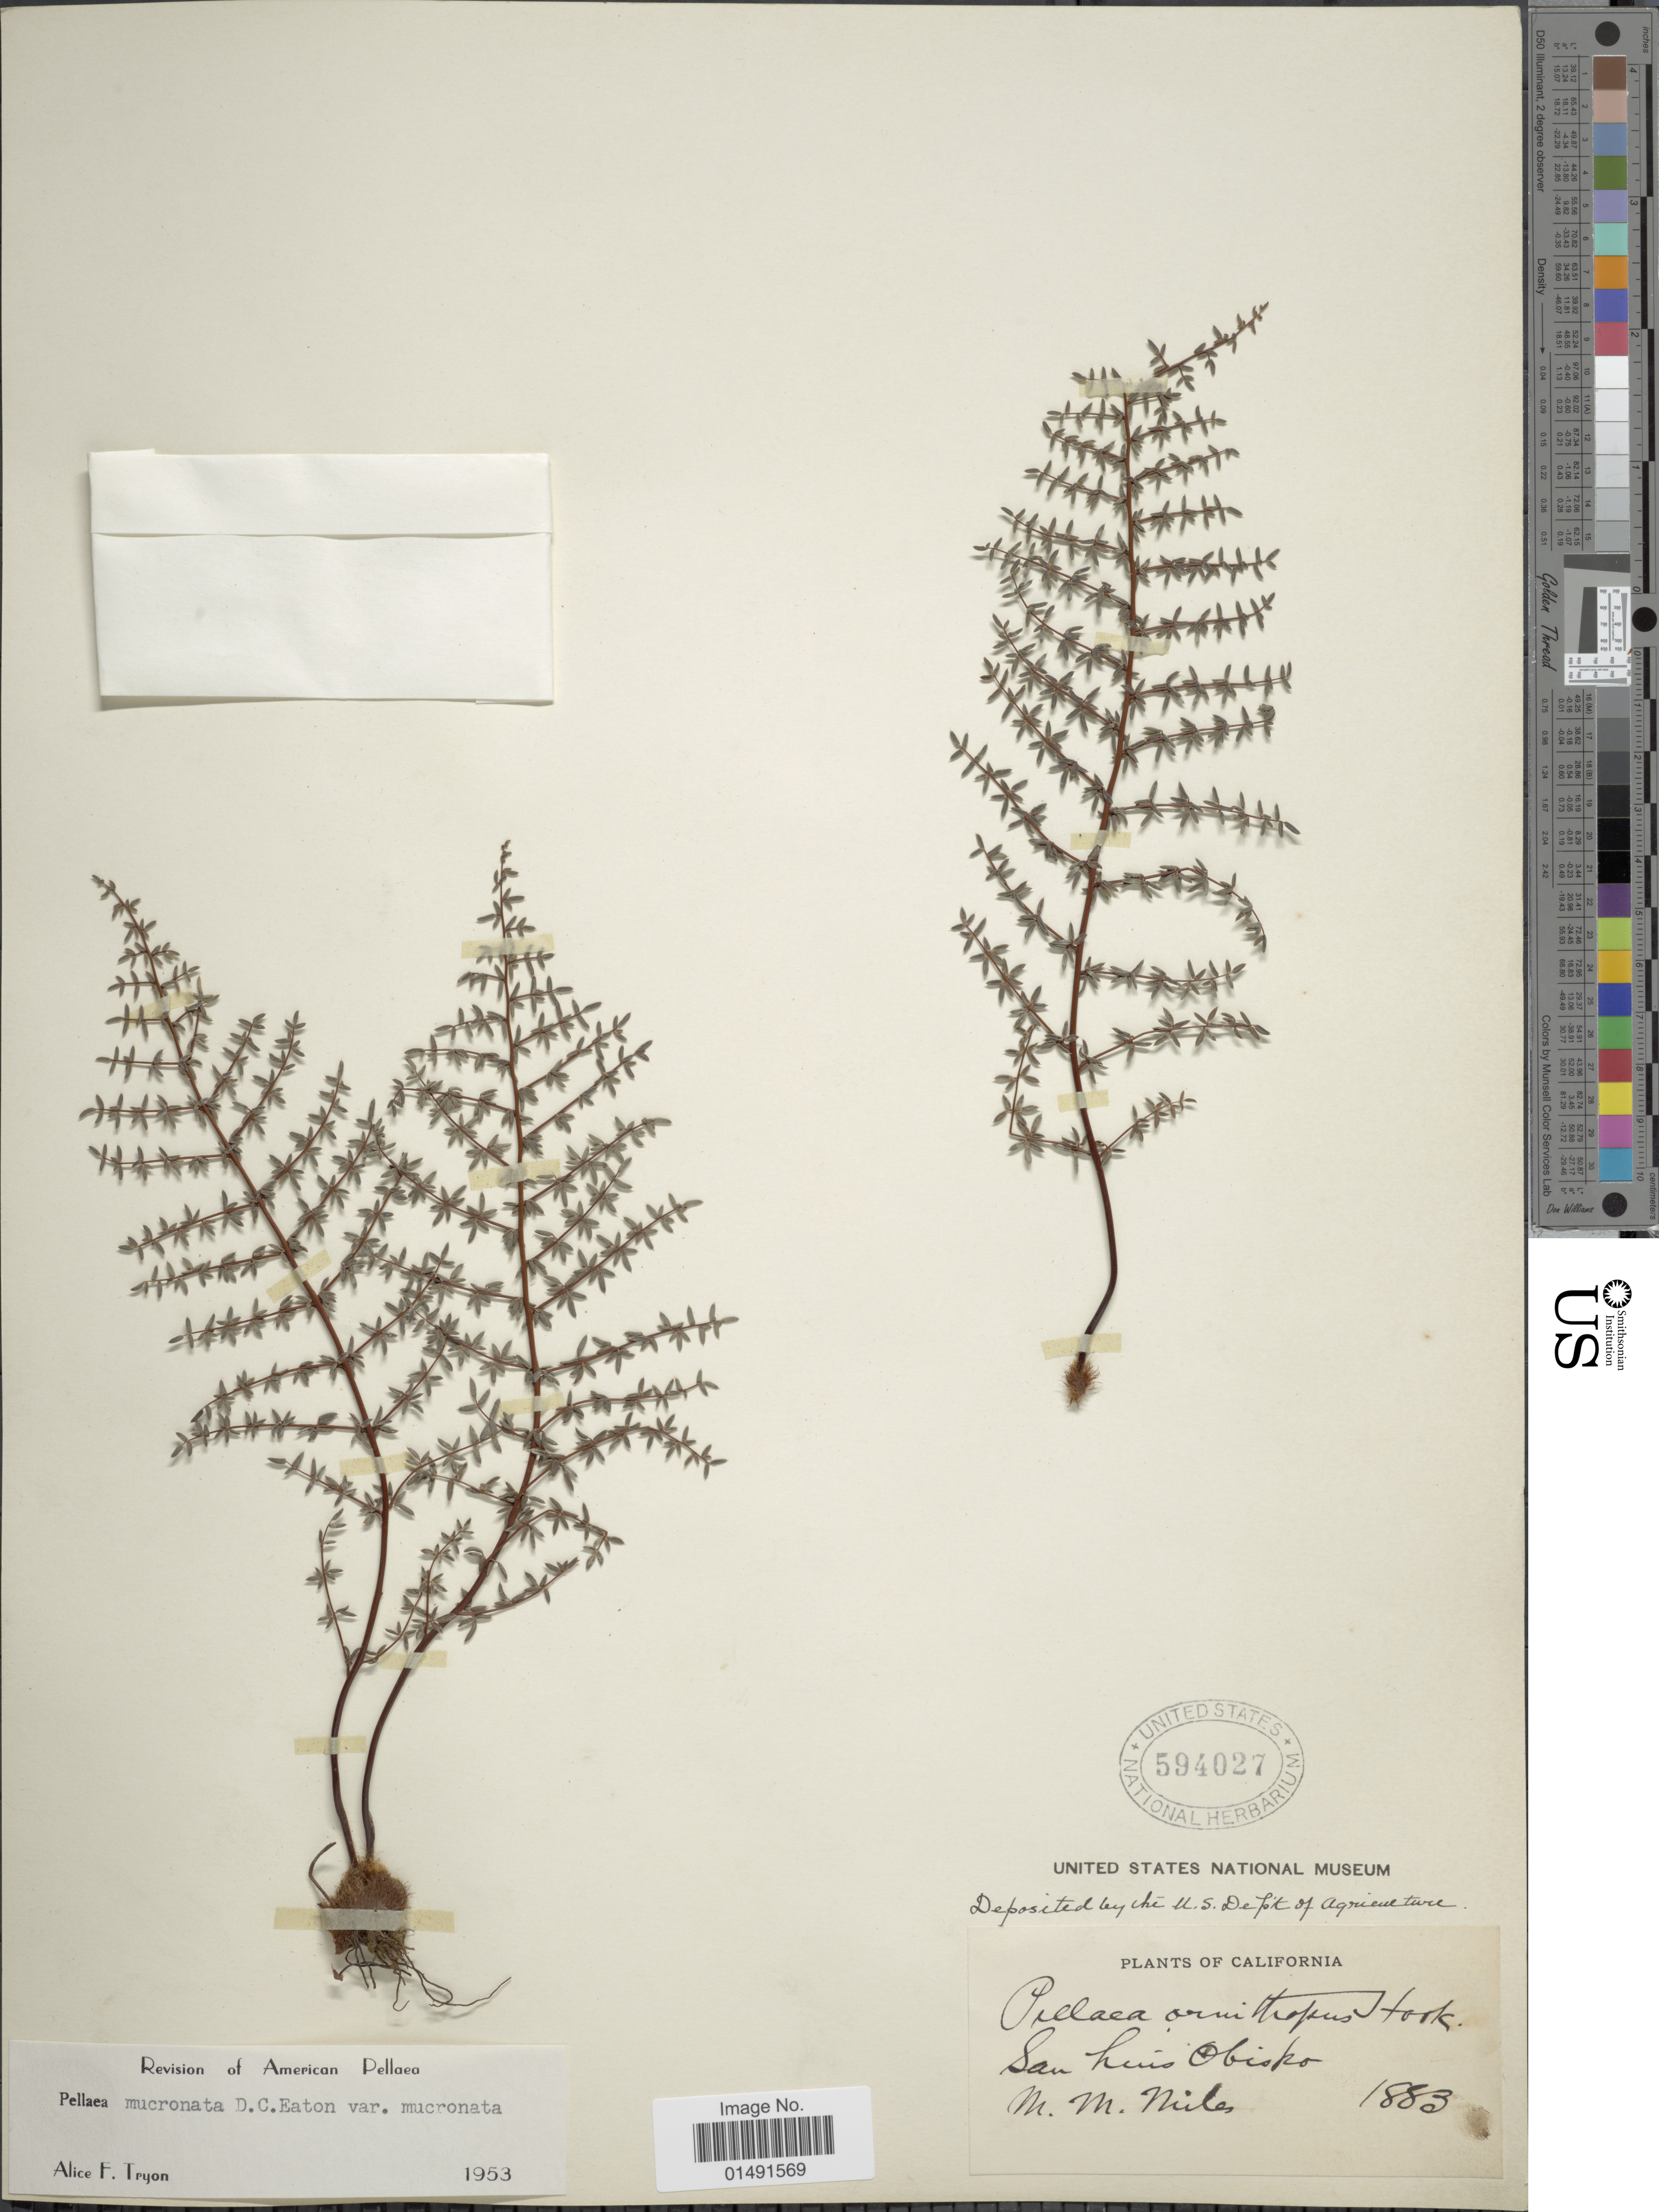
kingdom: Plantae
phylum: Tracheophyta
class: Polypodiopsida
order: Polypodiales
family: Pteridaceae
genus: Pellaea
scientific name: Pellaea mucronata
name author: (D.C. Eaton) D.C. Eaton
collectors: M. Miles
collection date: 1883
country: United States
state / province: California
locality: San Luis Obisko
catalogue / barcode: US 594027